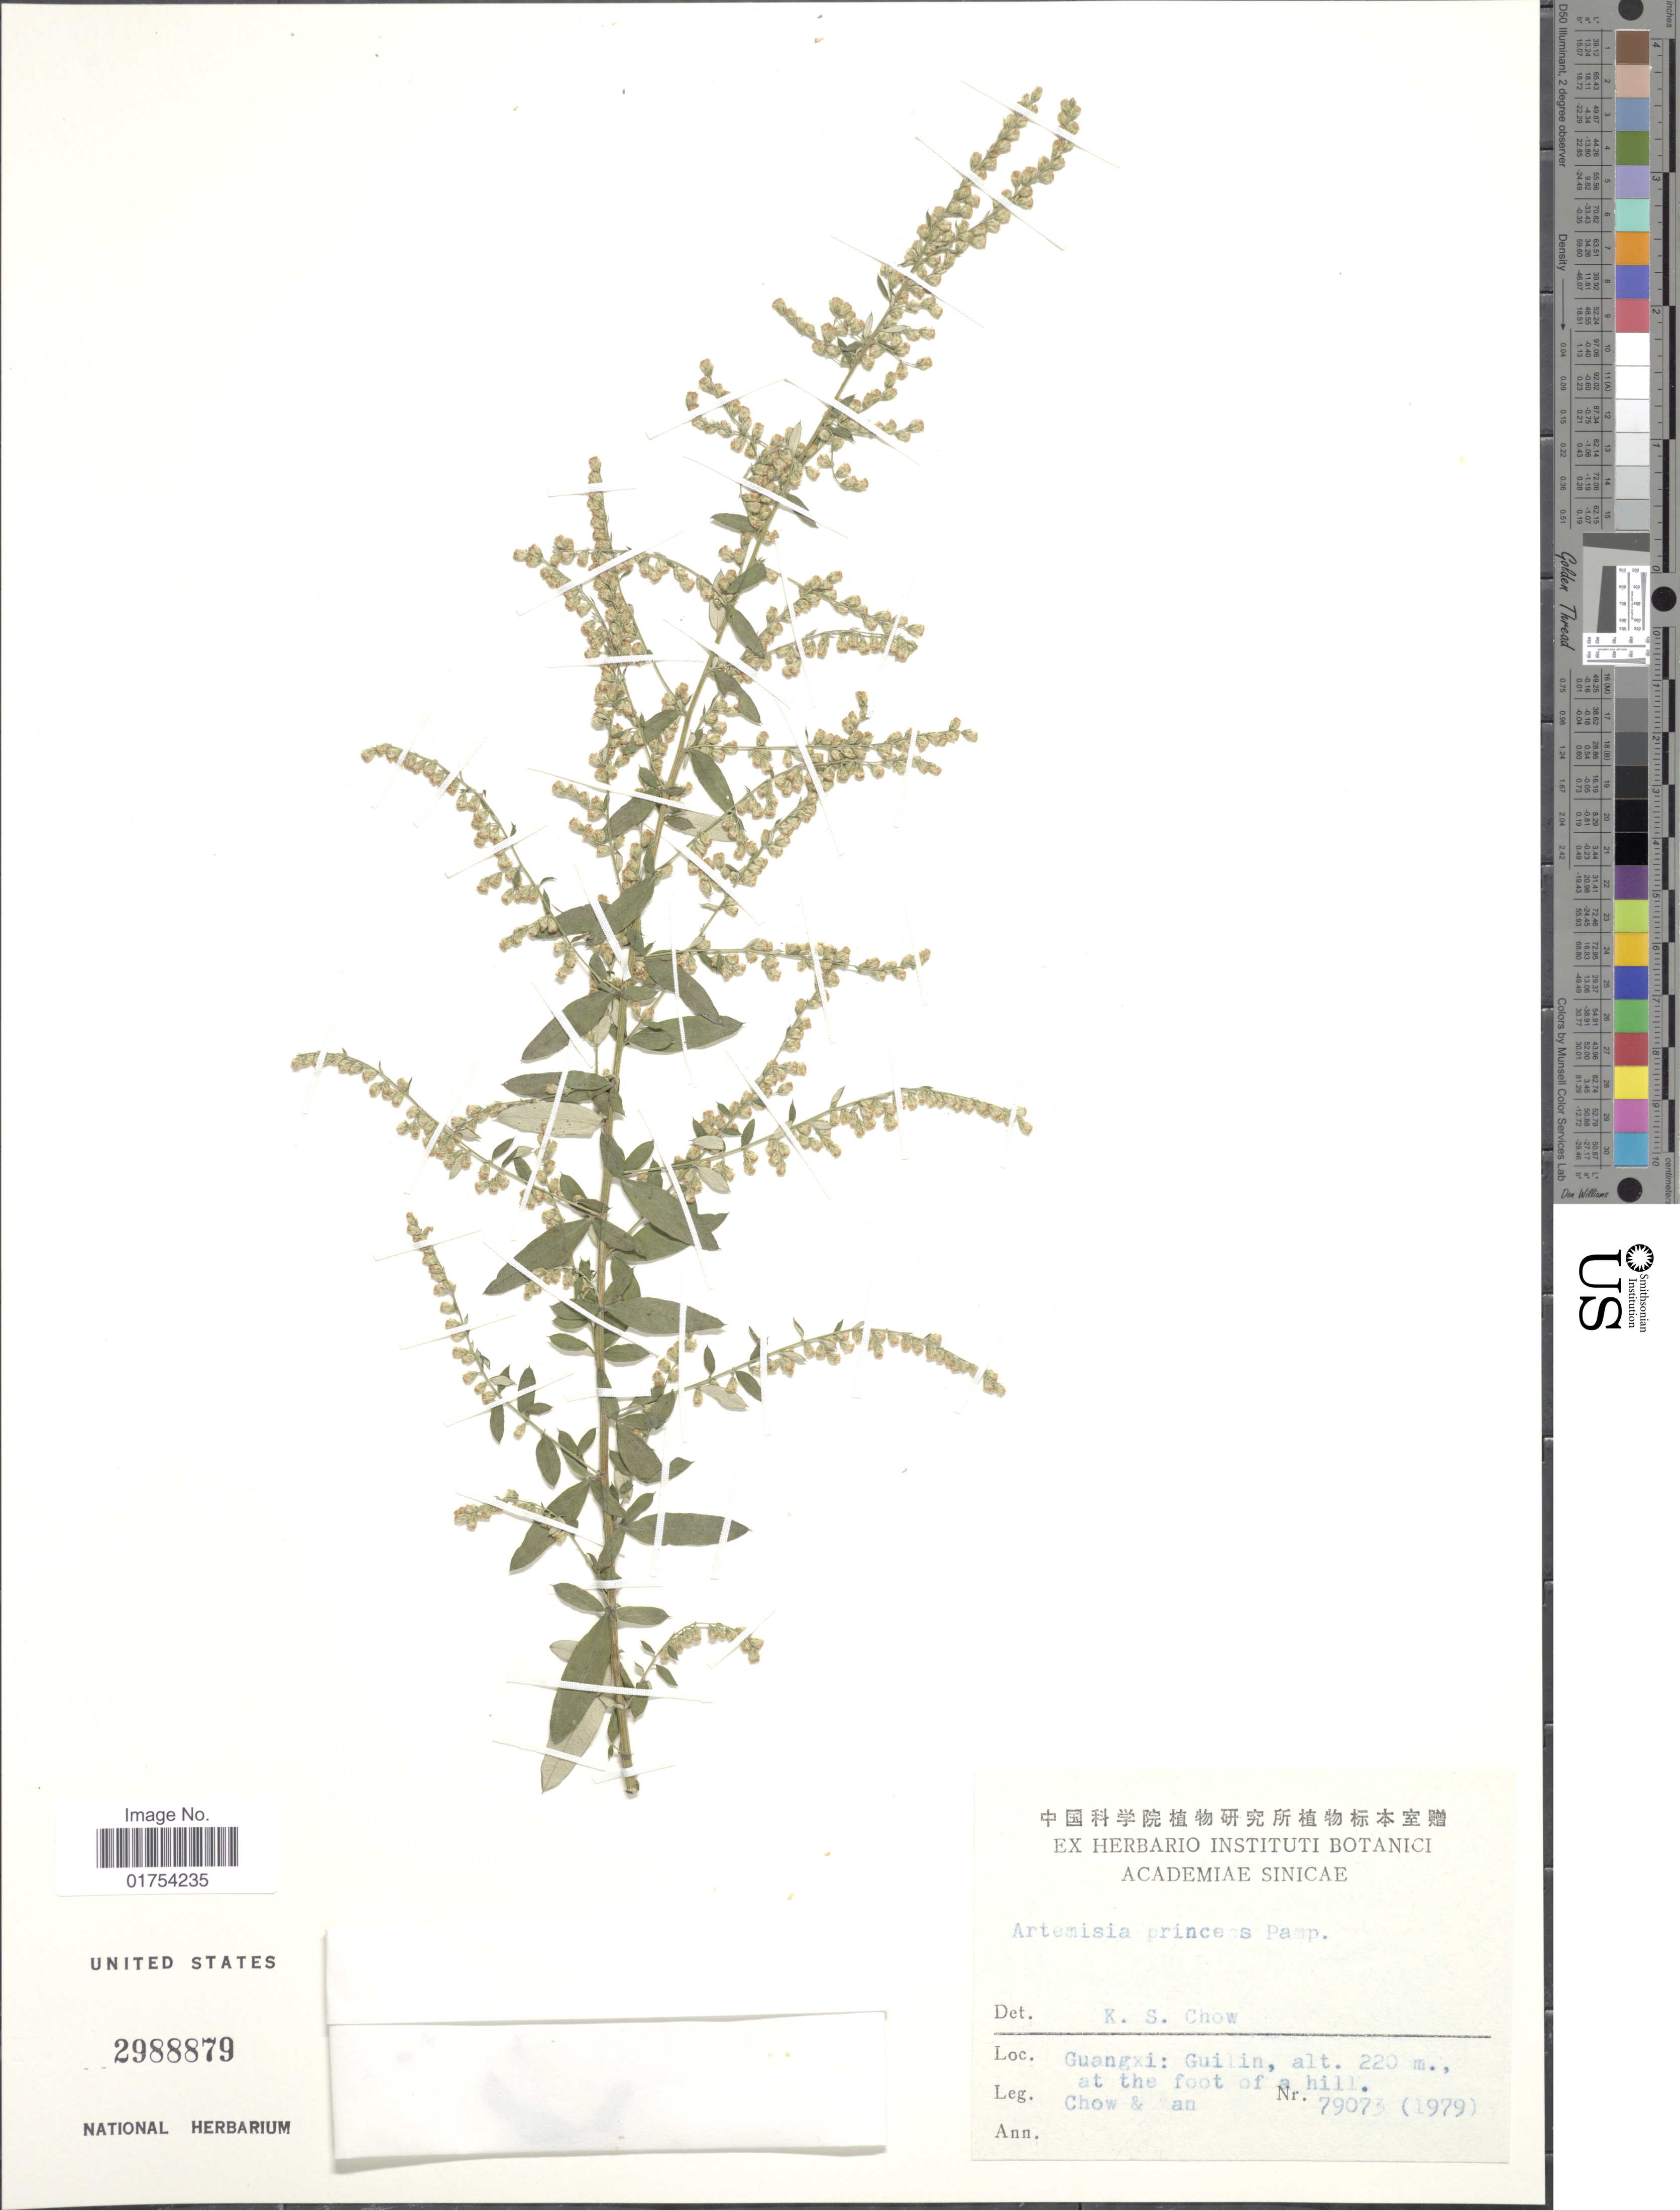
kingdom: Plantae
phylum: Tracheophyta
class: Magnoliopsida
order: Asterales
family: Asteraceae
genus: Artemisia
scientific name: Artemisia princeps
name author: Pamp.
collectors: Chow, -- & -. Wan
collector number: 79073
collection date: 1979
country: China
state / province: Guangxi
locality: Guilin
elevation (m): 220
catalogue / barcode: US 2988879